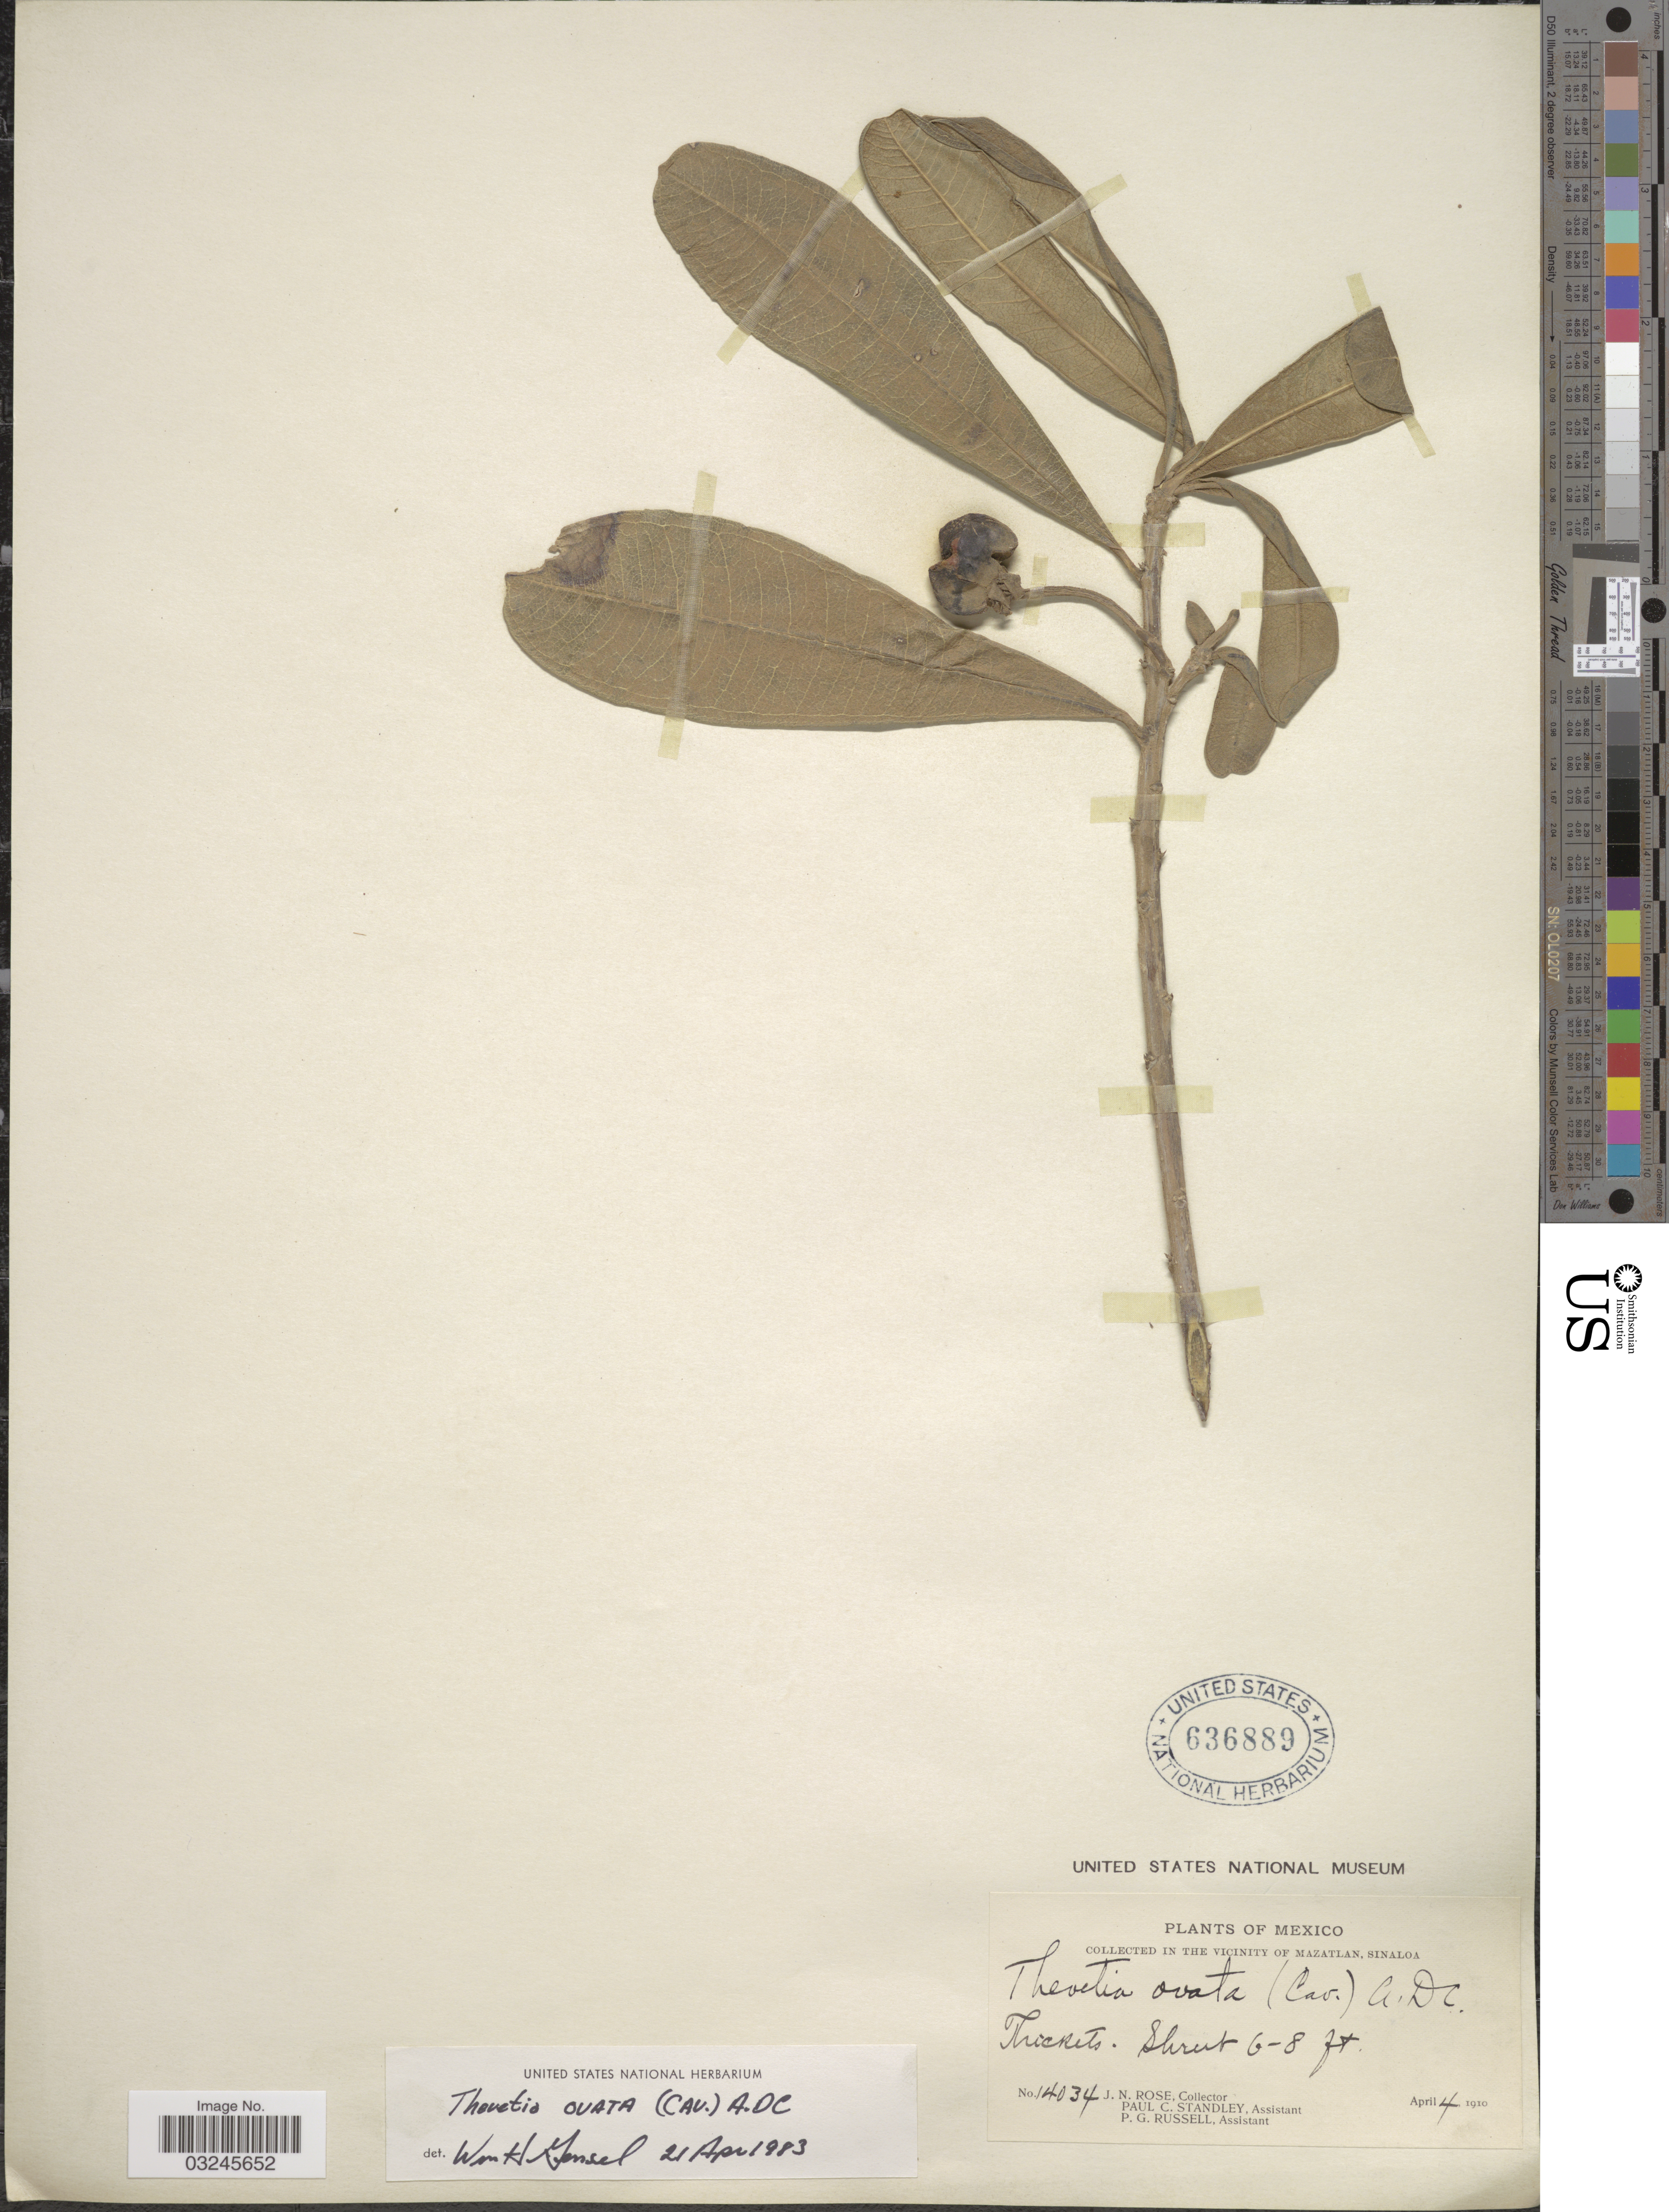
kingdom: Plantae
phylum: Tracheophyta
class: Magnoliopsida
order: Gentianales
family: Apocynaceae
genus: Thevetia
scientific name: Thevetia ovata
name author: (Cav.) A. DC.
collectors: J. N. Rose, P. C. Standley & P. G. Russell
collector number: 14034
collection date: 1910-04-04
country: Mexico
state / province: Sinaloa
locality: In The Vicinity of Mazatlan, Sinaloa.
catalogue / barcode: US 636889